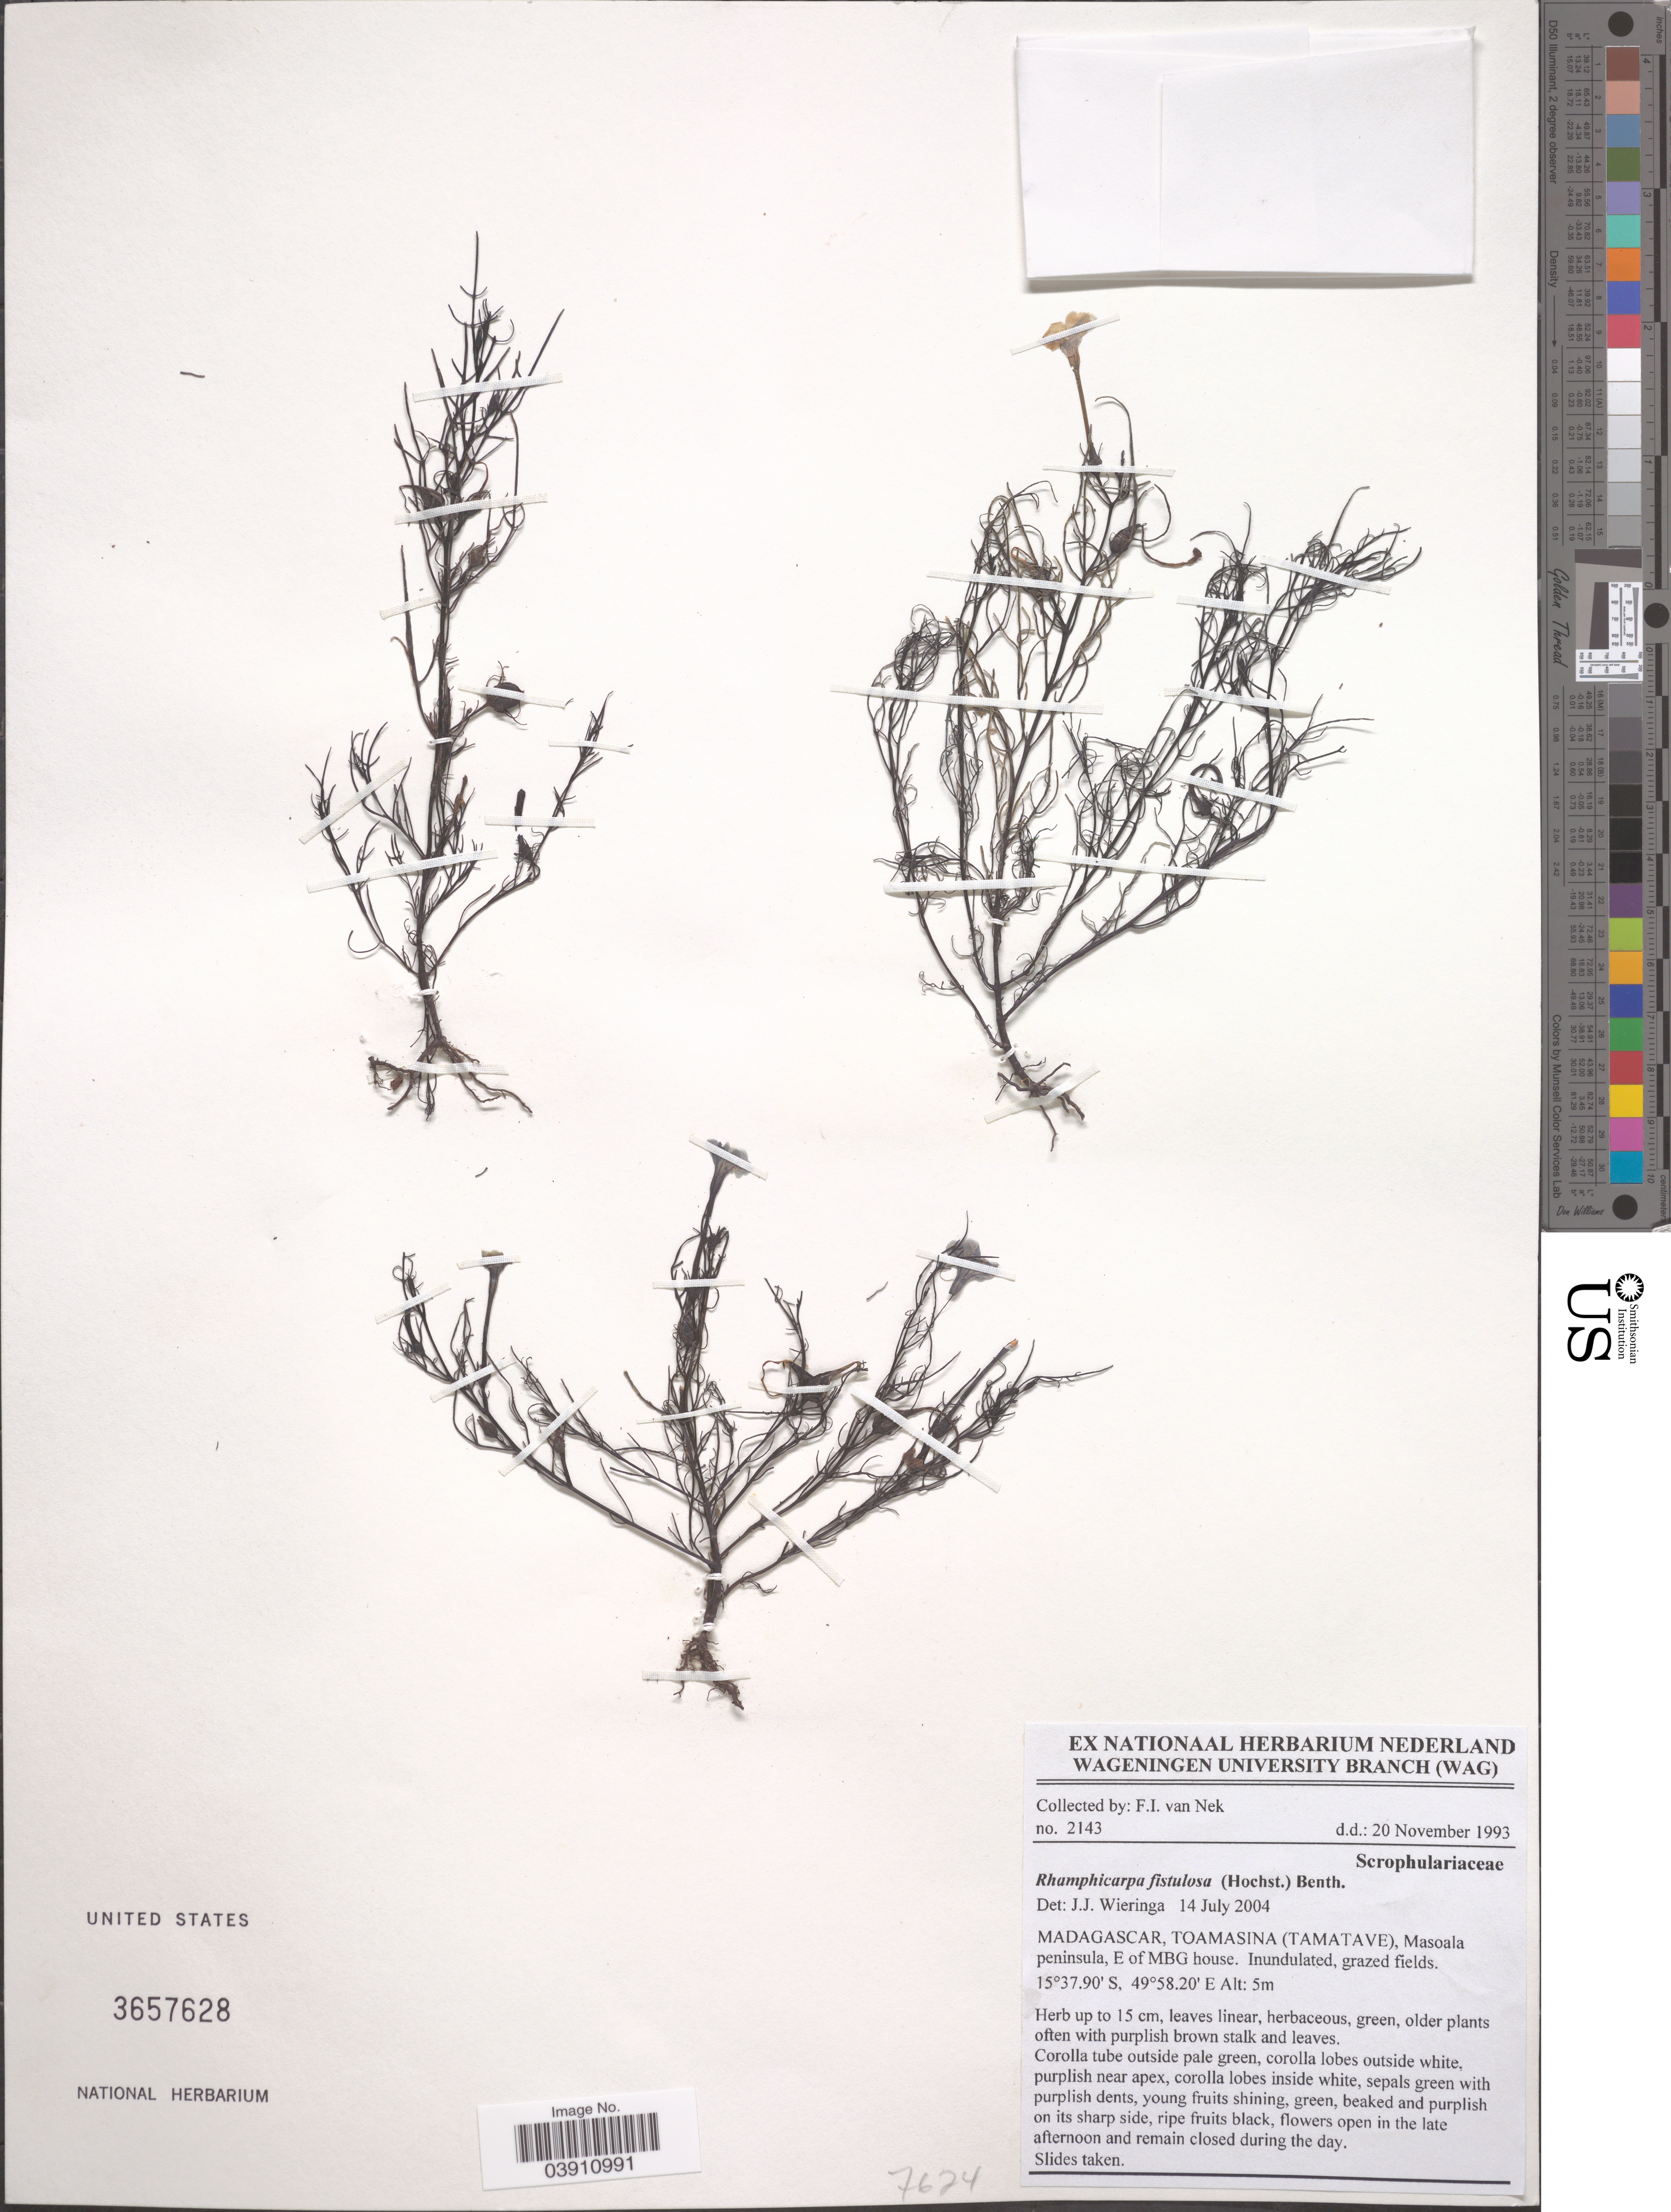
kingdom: Plantae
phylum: Tracheophyta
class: Magnoliopsida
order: Lamiales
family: Orobanchaceae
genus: Rhamphicarpa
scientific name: Rhamphicarpa fistulosa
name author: (Hochst.) Benth.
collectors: F. van Nek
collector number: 2143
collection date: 1993-11-20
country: Madagascar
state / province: Analanjirofo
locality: (Tamatave), Masoala peninsula, E of MBG house.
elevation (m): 5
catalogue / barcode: US 3657628